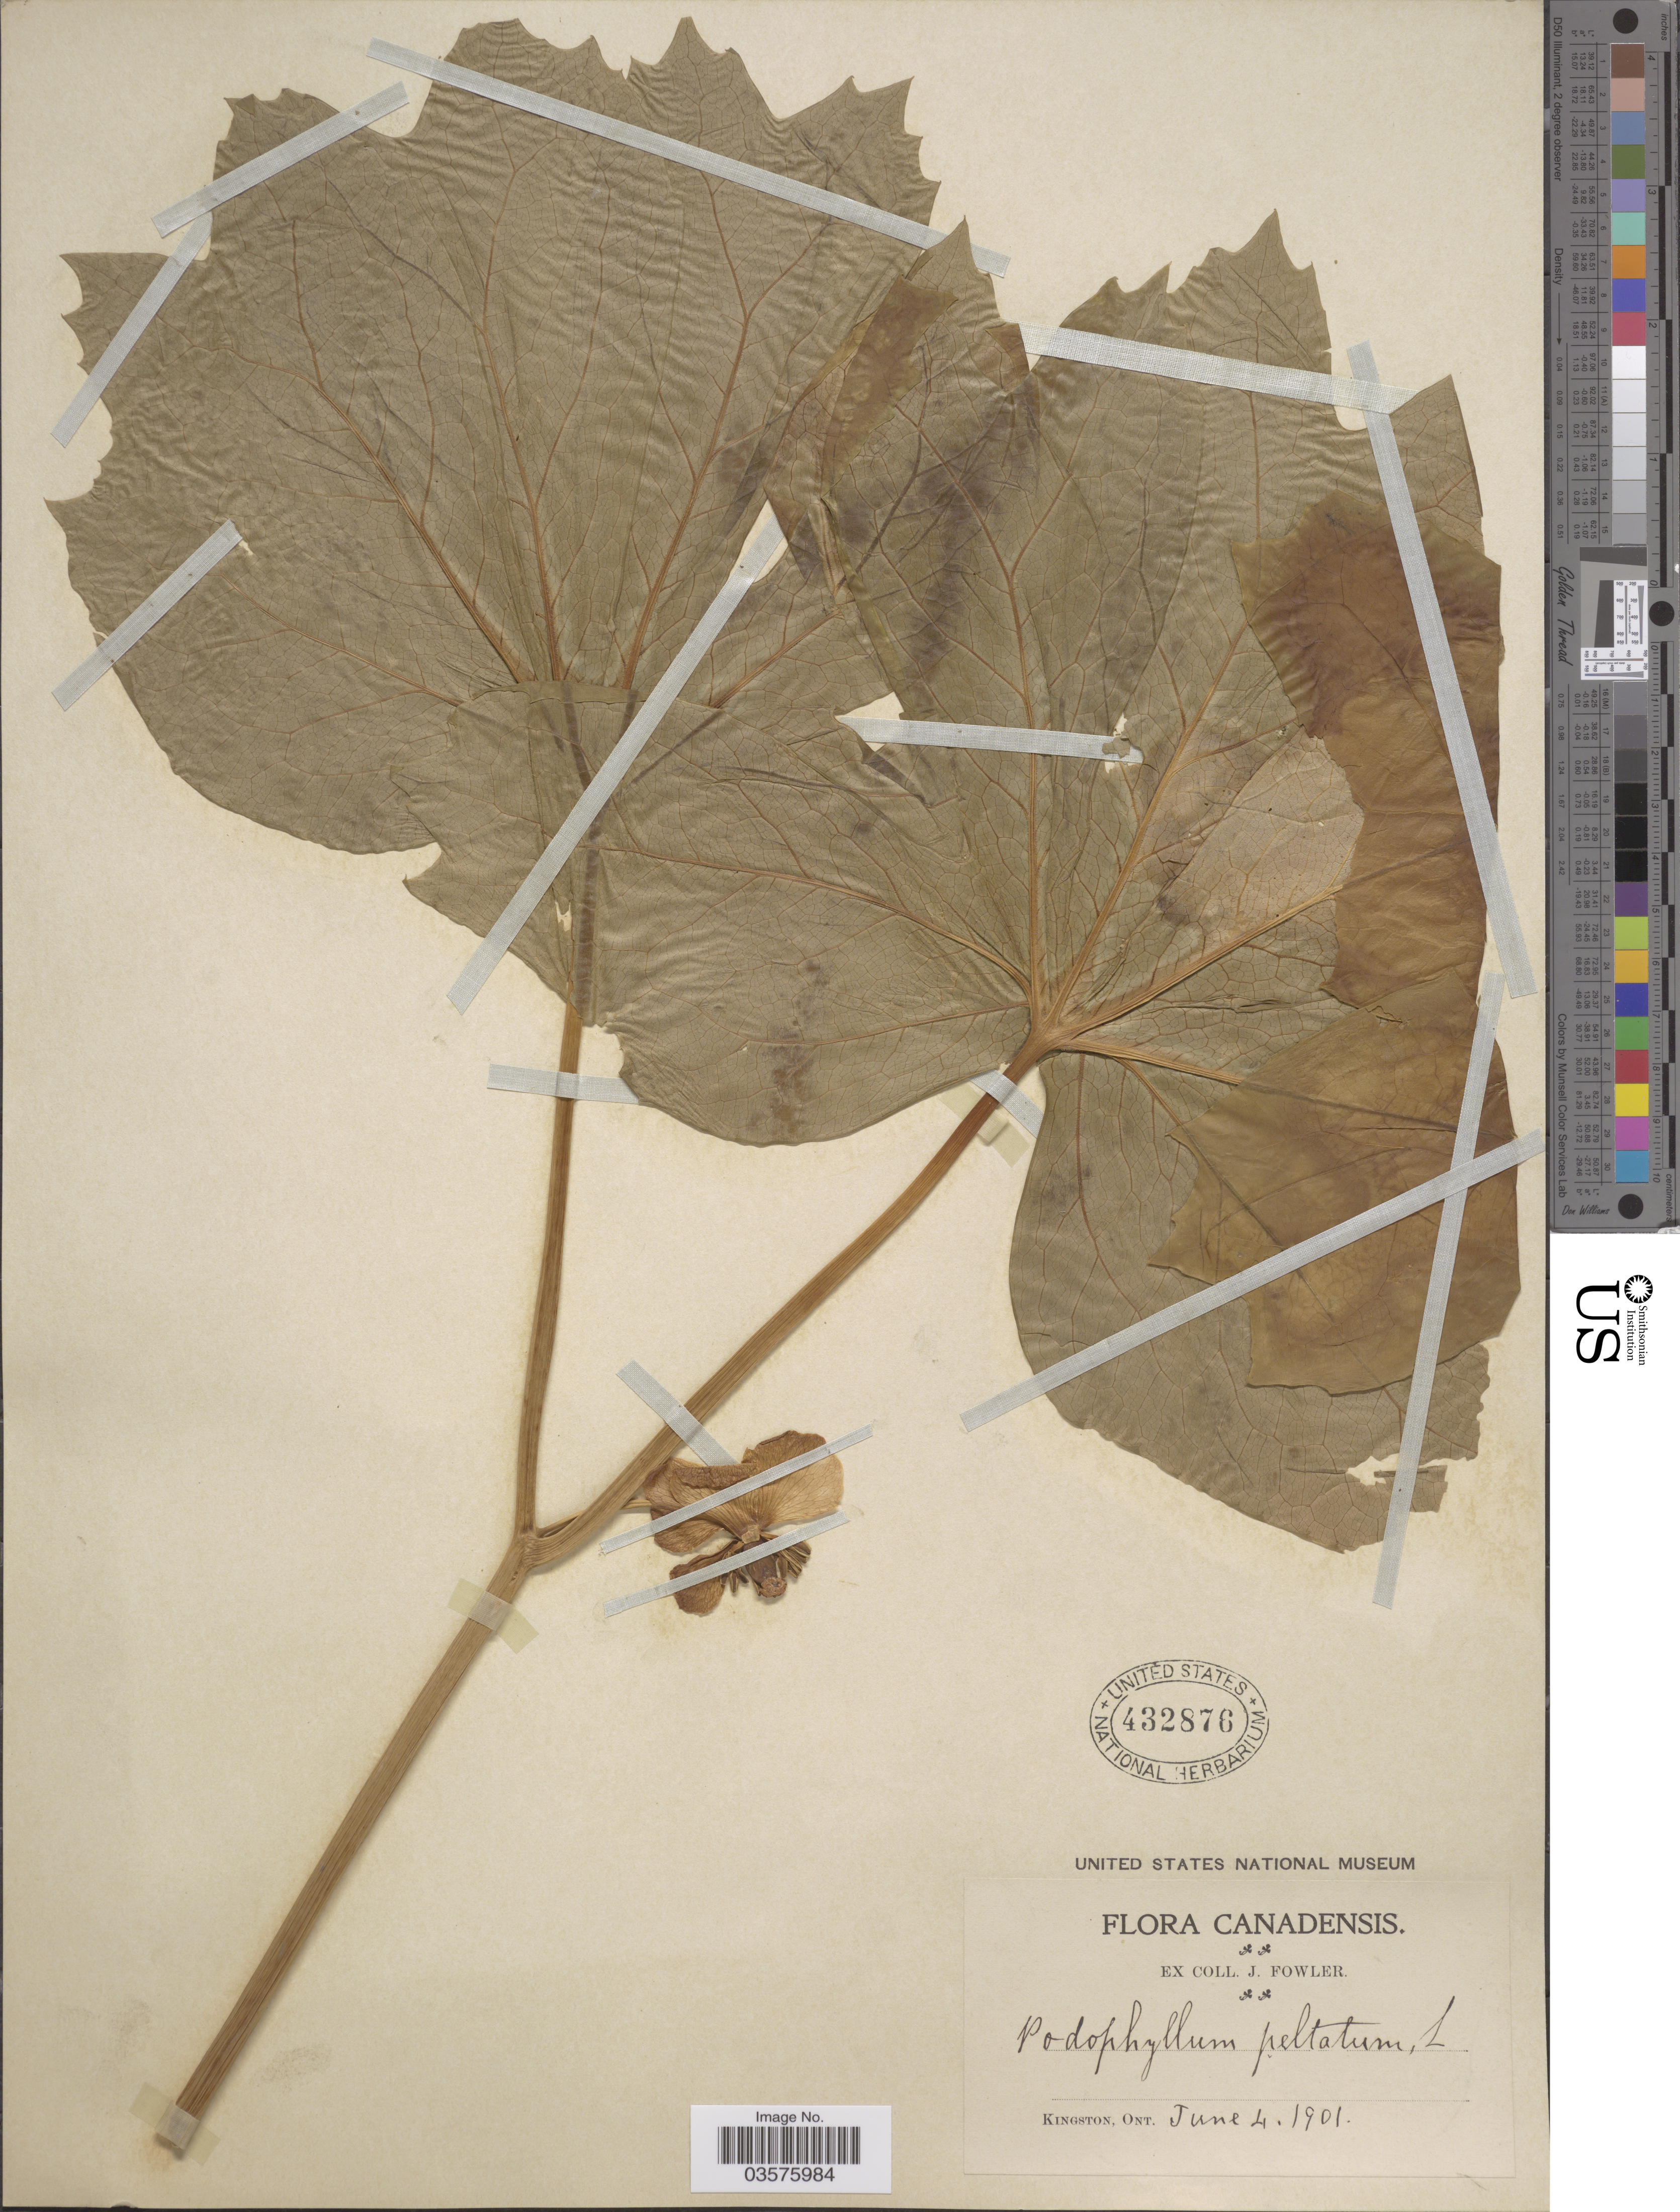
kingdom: Plantae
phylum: Tracheophyta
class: Magnoliopsida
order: Ranunculales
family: Berberidaceae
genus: Podophyllum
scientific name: Podophyllum peltatum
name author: L.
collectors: J. Fowler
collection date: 1901-06-04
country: Canada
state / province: Ontario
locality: Kingston.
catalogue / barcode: US 432876